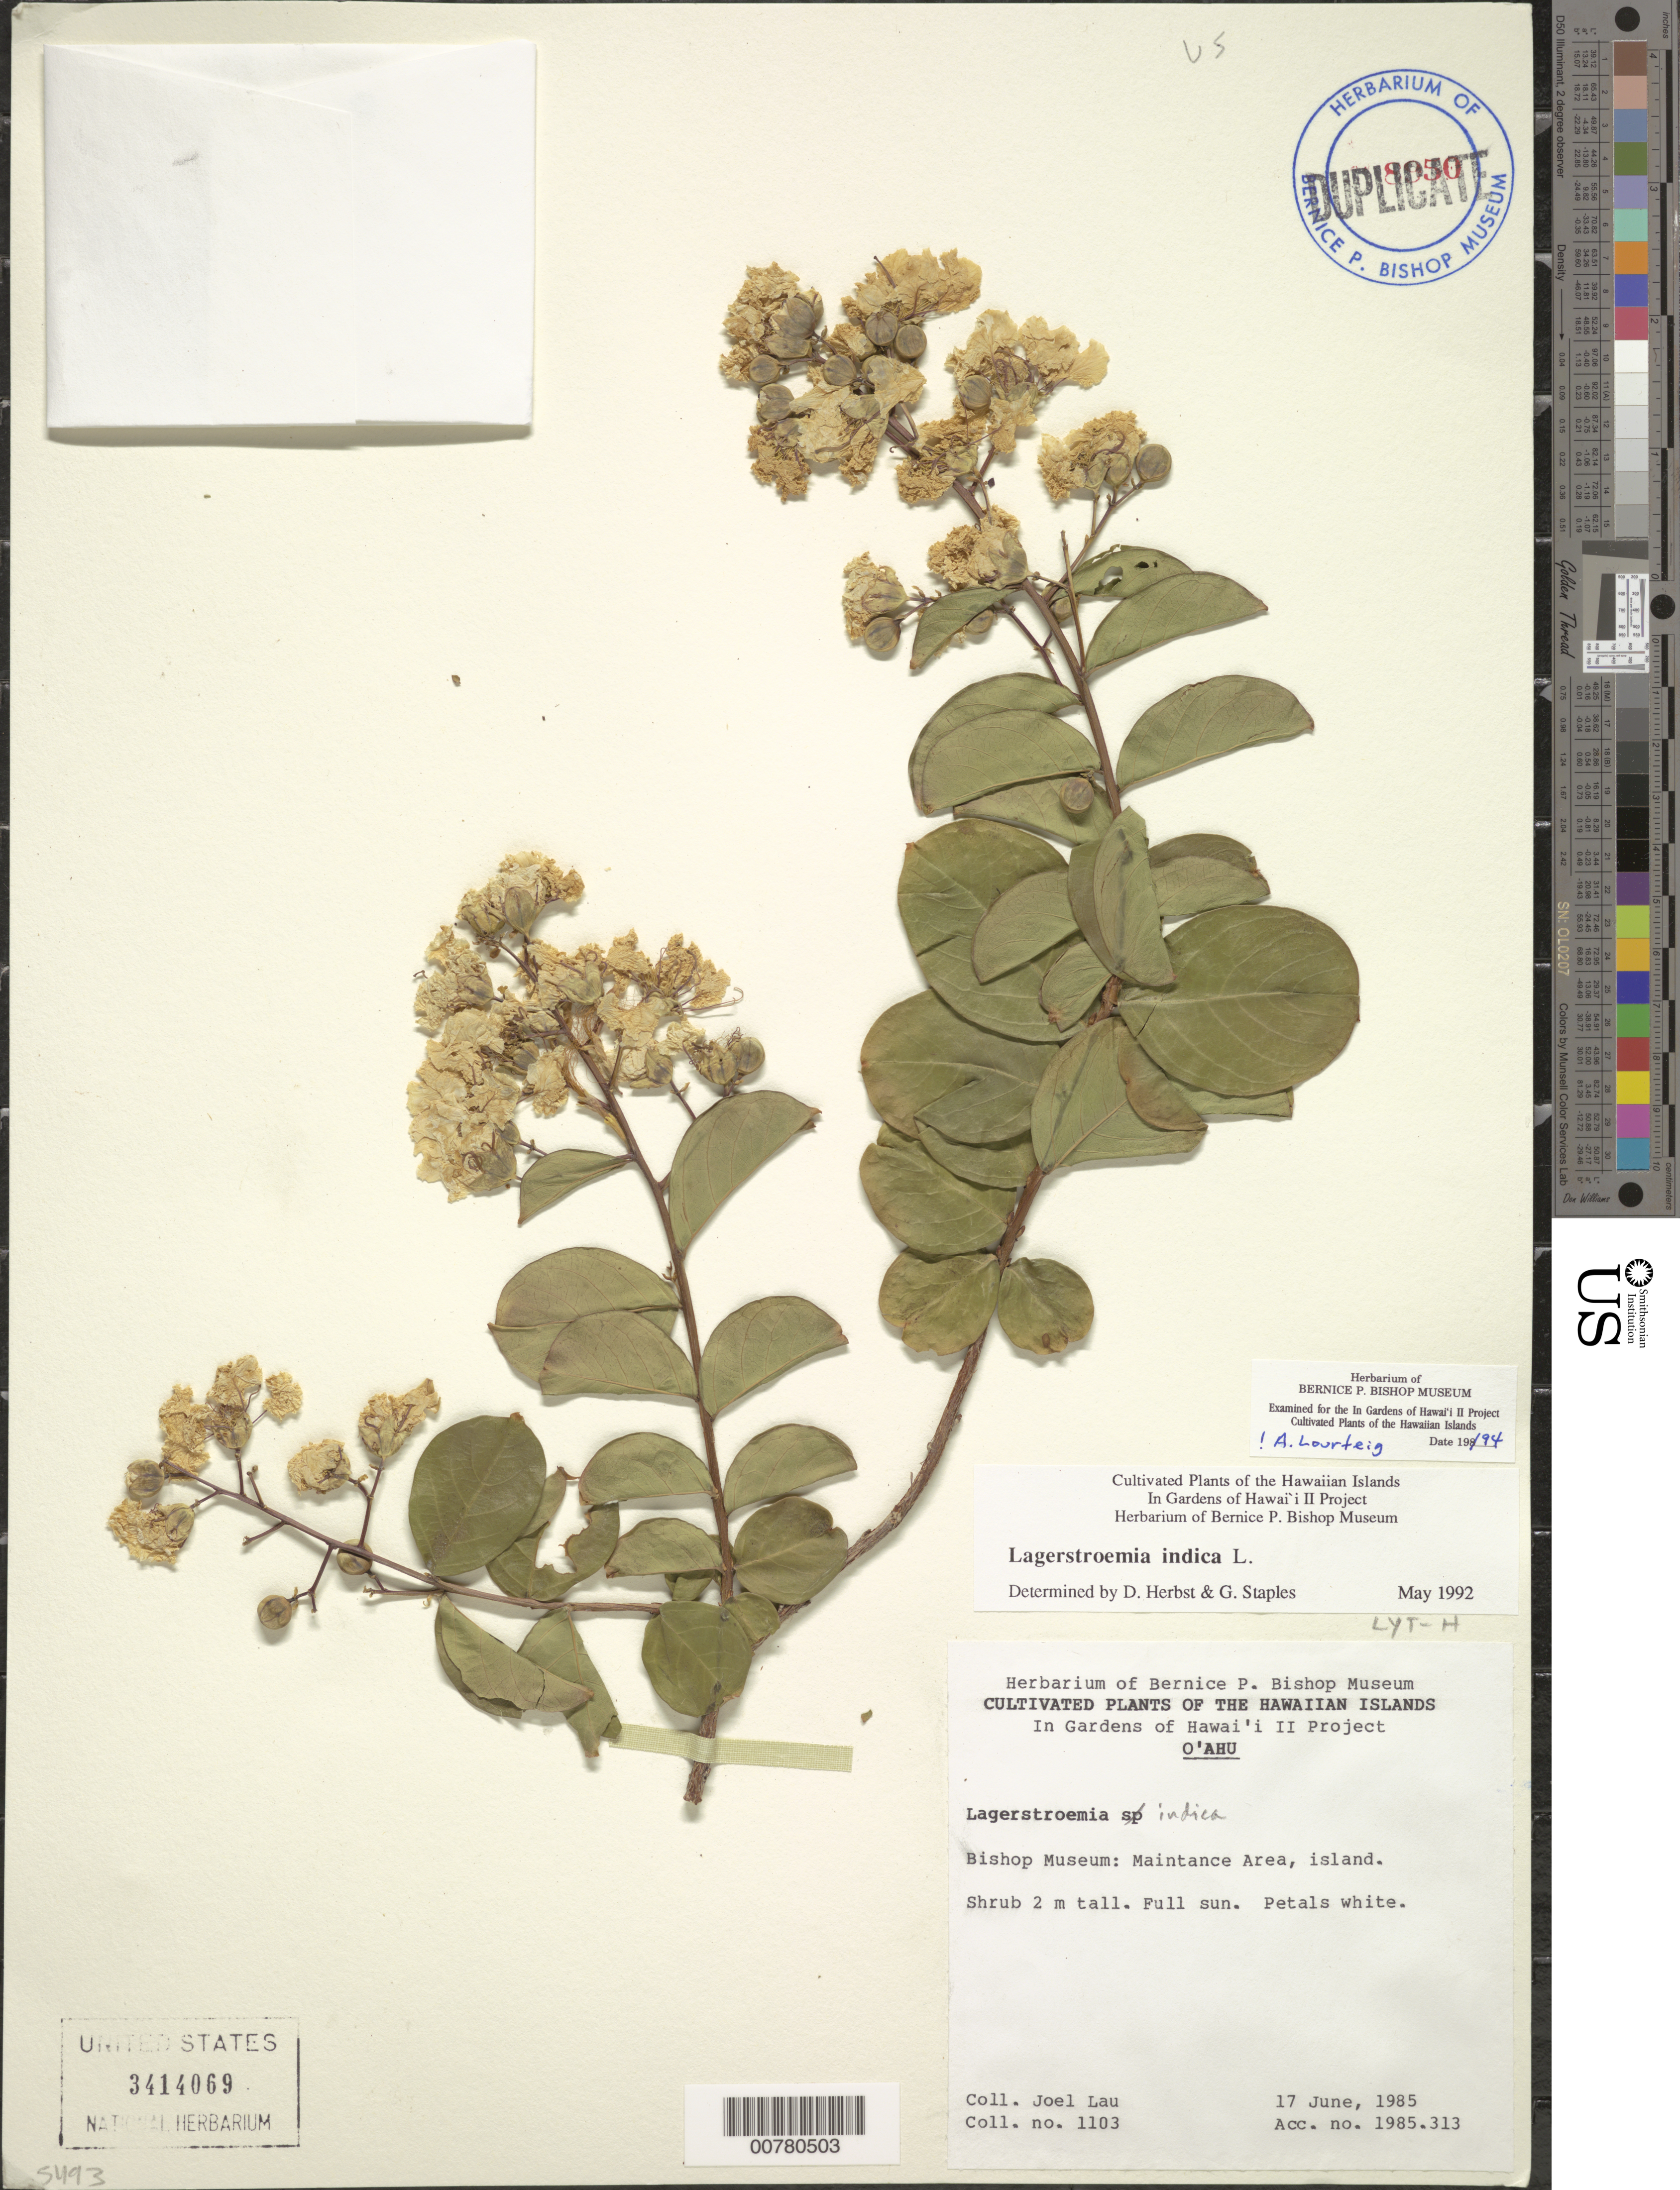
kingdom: Plantae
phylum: Tracheophyta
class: Magnoliopsida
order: Myrtales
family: Lythraceae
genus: Lagerstroemia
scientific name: Lagerstroemia indica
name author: L.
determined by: Lourteig, A.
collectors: J. Lau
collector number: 1103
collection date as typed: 17 Jun 1985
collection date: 1985-06-17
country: United States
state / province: Hawaii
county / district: Honolulu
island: Oahu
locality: Honolulu: Bishop Museum; Maintance Shop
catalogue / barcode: US 3414069